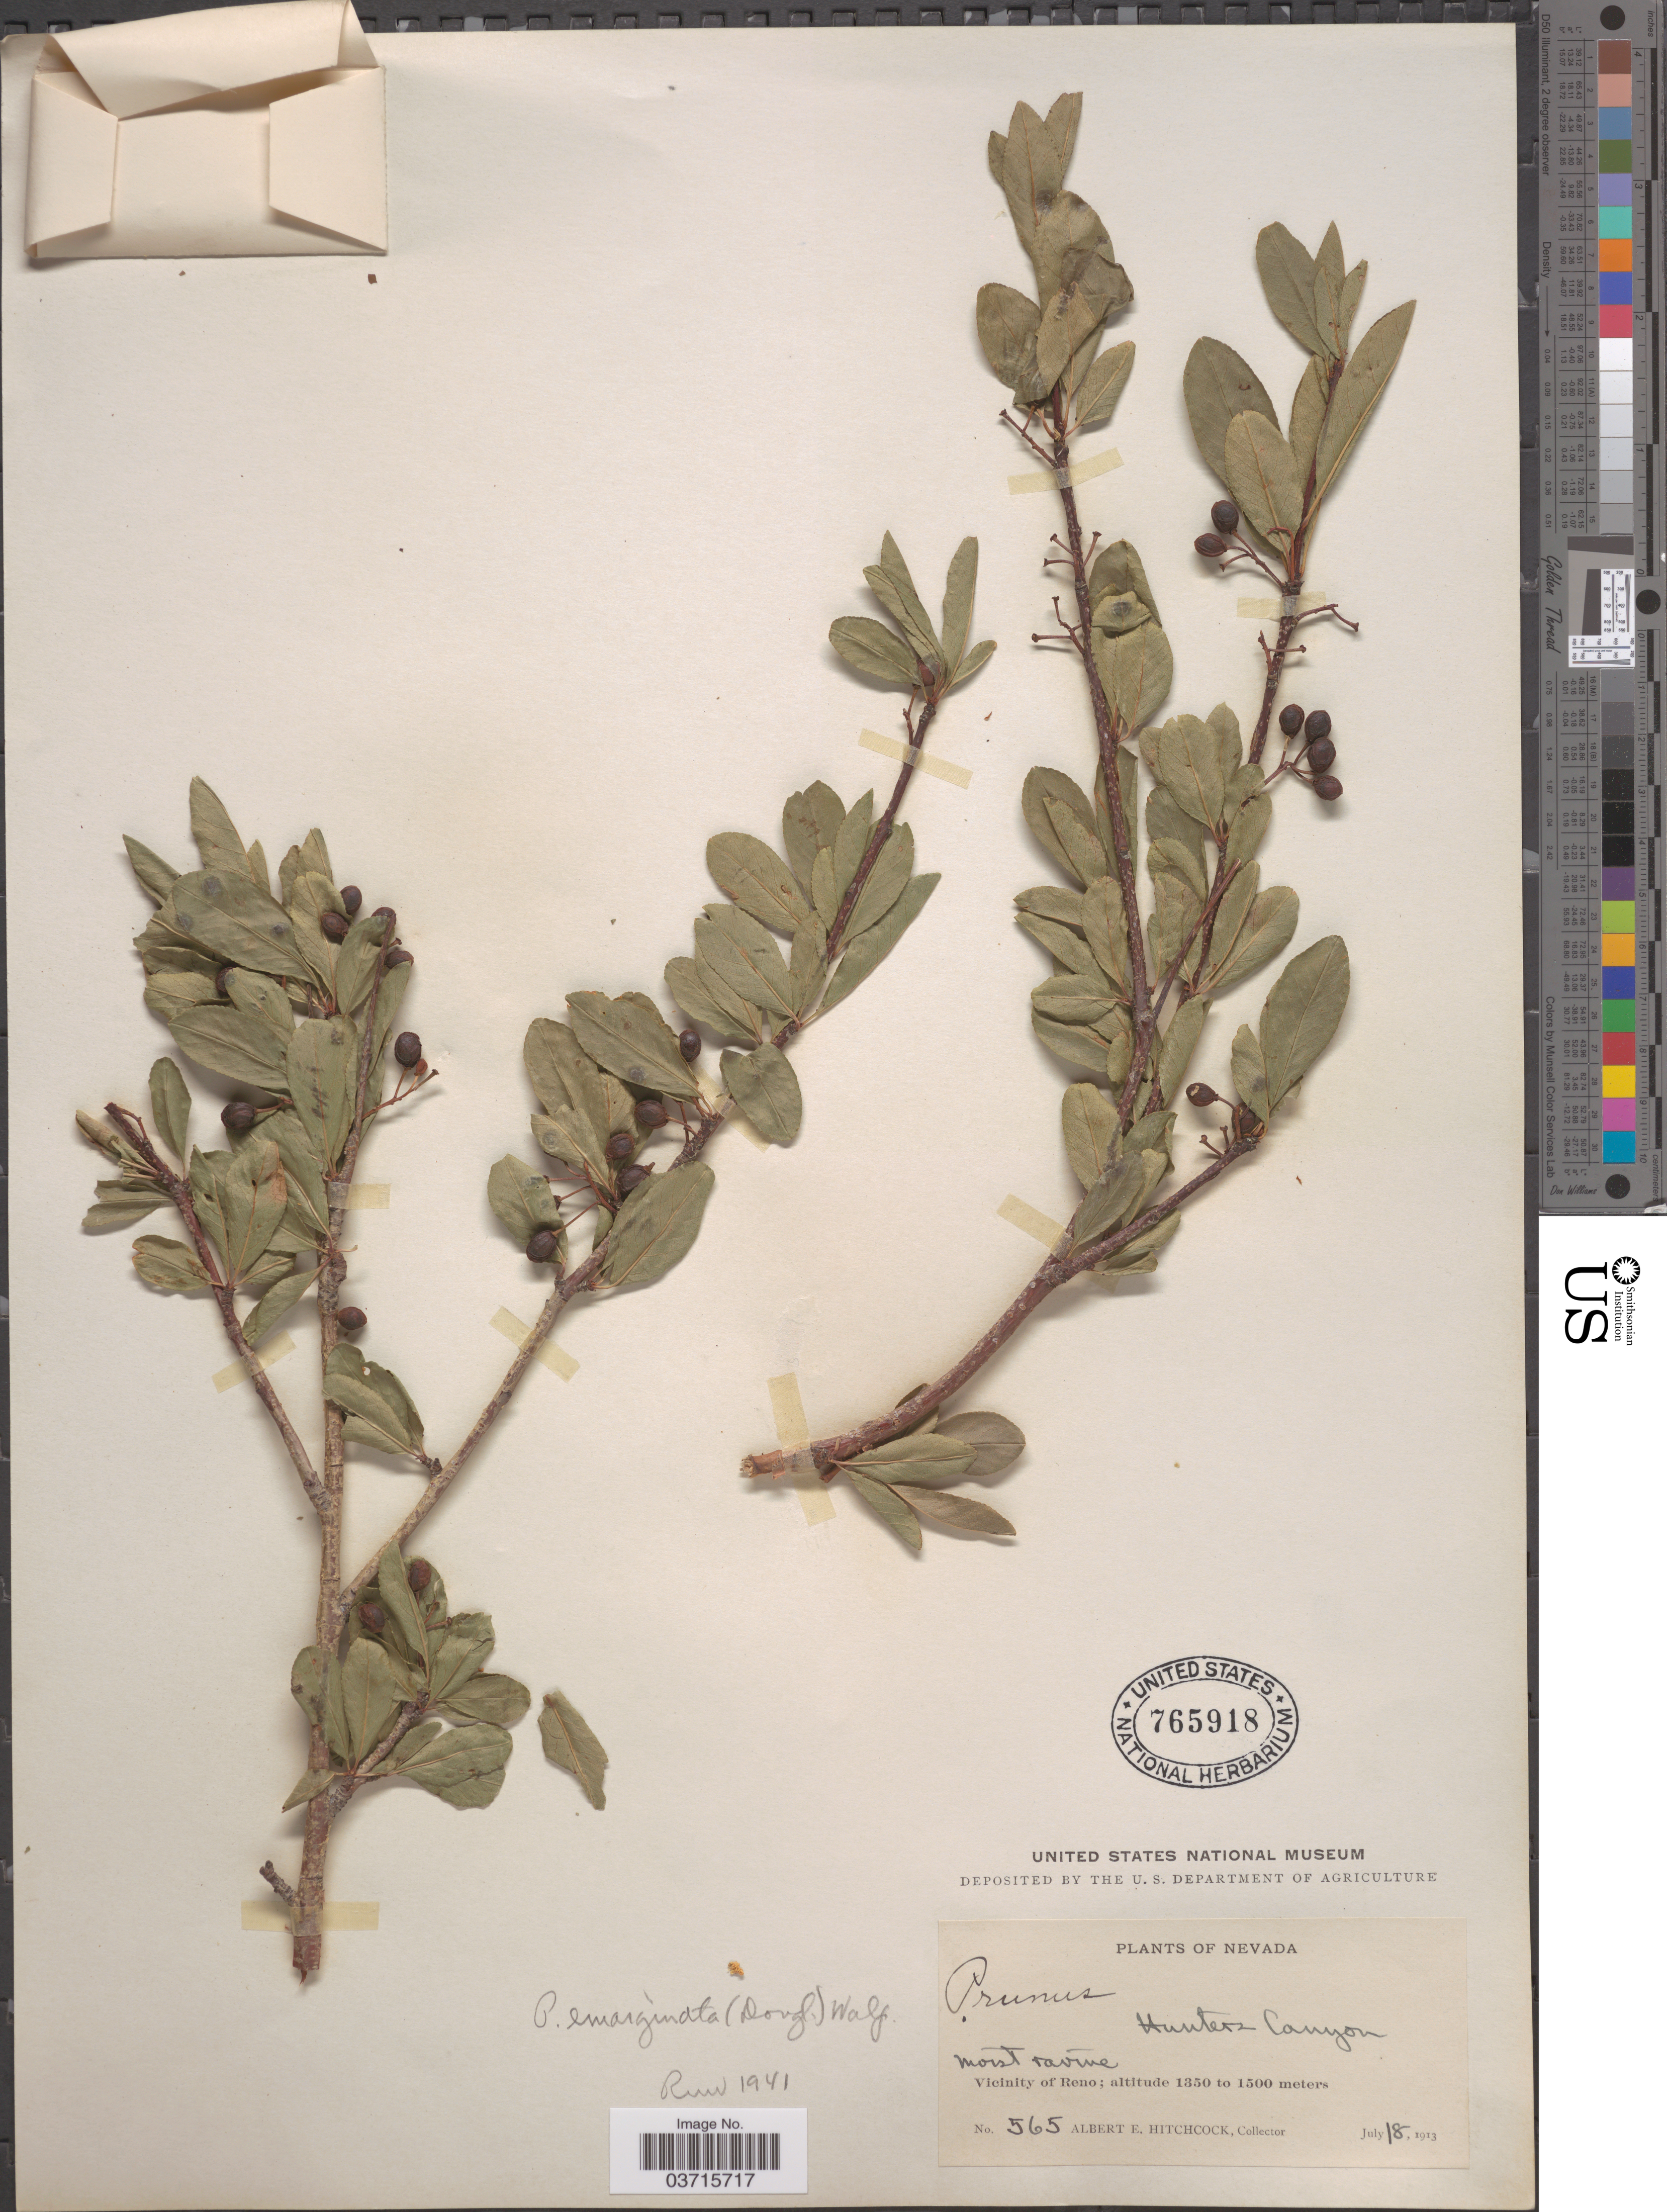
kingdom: Plantae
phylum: Tracheophyta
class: Magnoliopsida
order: Rosales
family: Rosaceae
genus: Prunus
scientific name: Prunus emarginata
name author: (Douglas ex Hook.) Eaton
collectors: A. Hitchcock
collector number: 565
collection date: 1913-07-18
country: United States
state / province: Nevada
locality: Hunters Canyon. Vicinity of Reno.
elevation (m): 1350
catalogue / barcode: US 765918